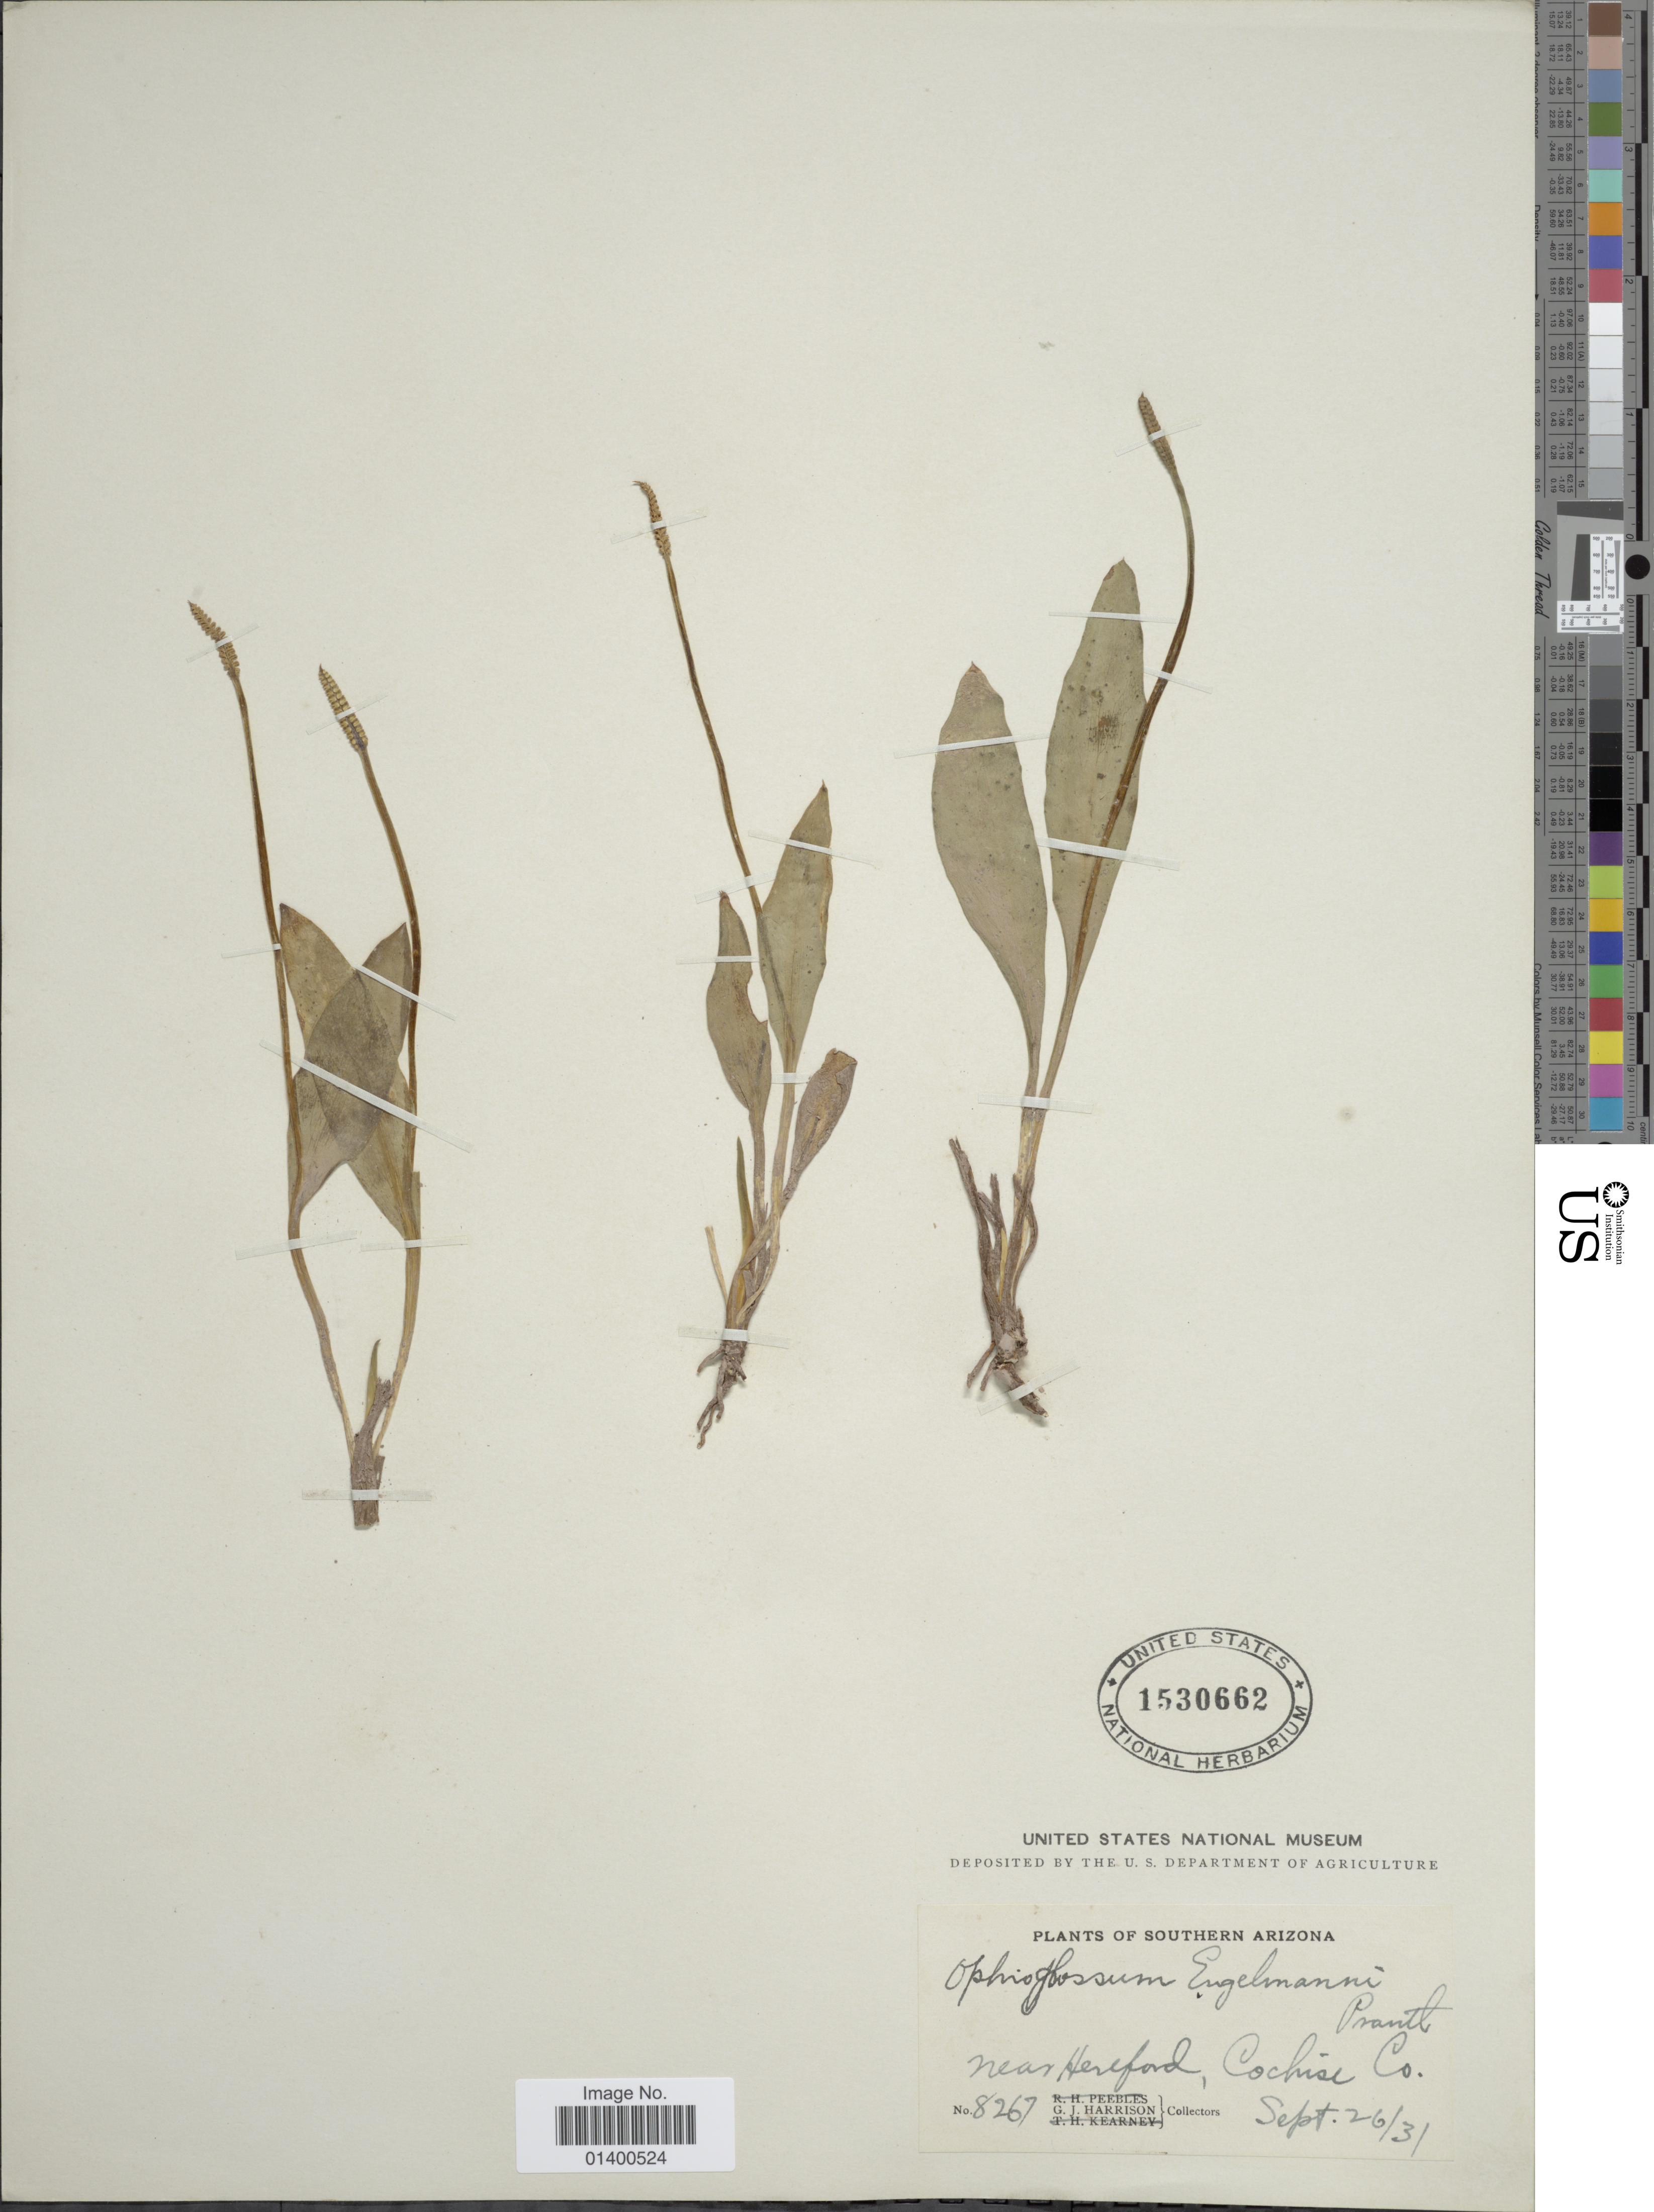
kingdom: Plantae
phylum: Tracheophyta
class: Polypodiopsida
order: Ophioglossales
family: Ophioglossaceae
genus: Ophioglossum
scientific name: Ophioglossum engelmannii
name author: Prantl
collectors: G. J. Harrison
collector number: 8267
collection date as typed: Transcribed d/m/y: 26/9/31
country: United States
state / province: Arizona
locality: Southern Arizona, near Hereford, Cochise Co.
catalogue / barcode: US 1530662